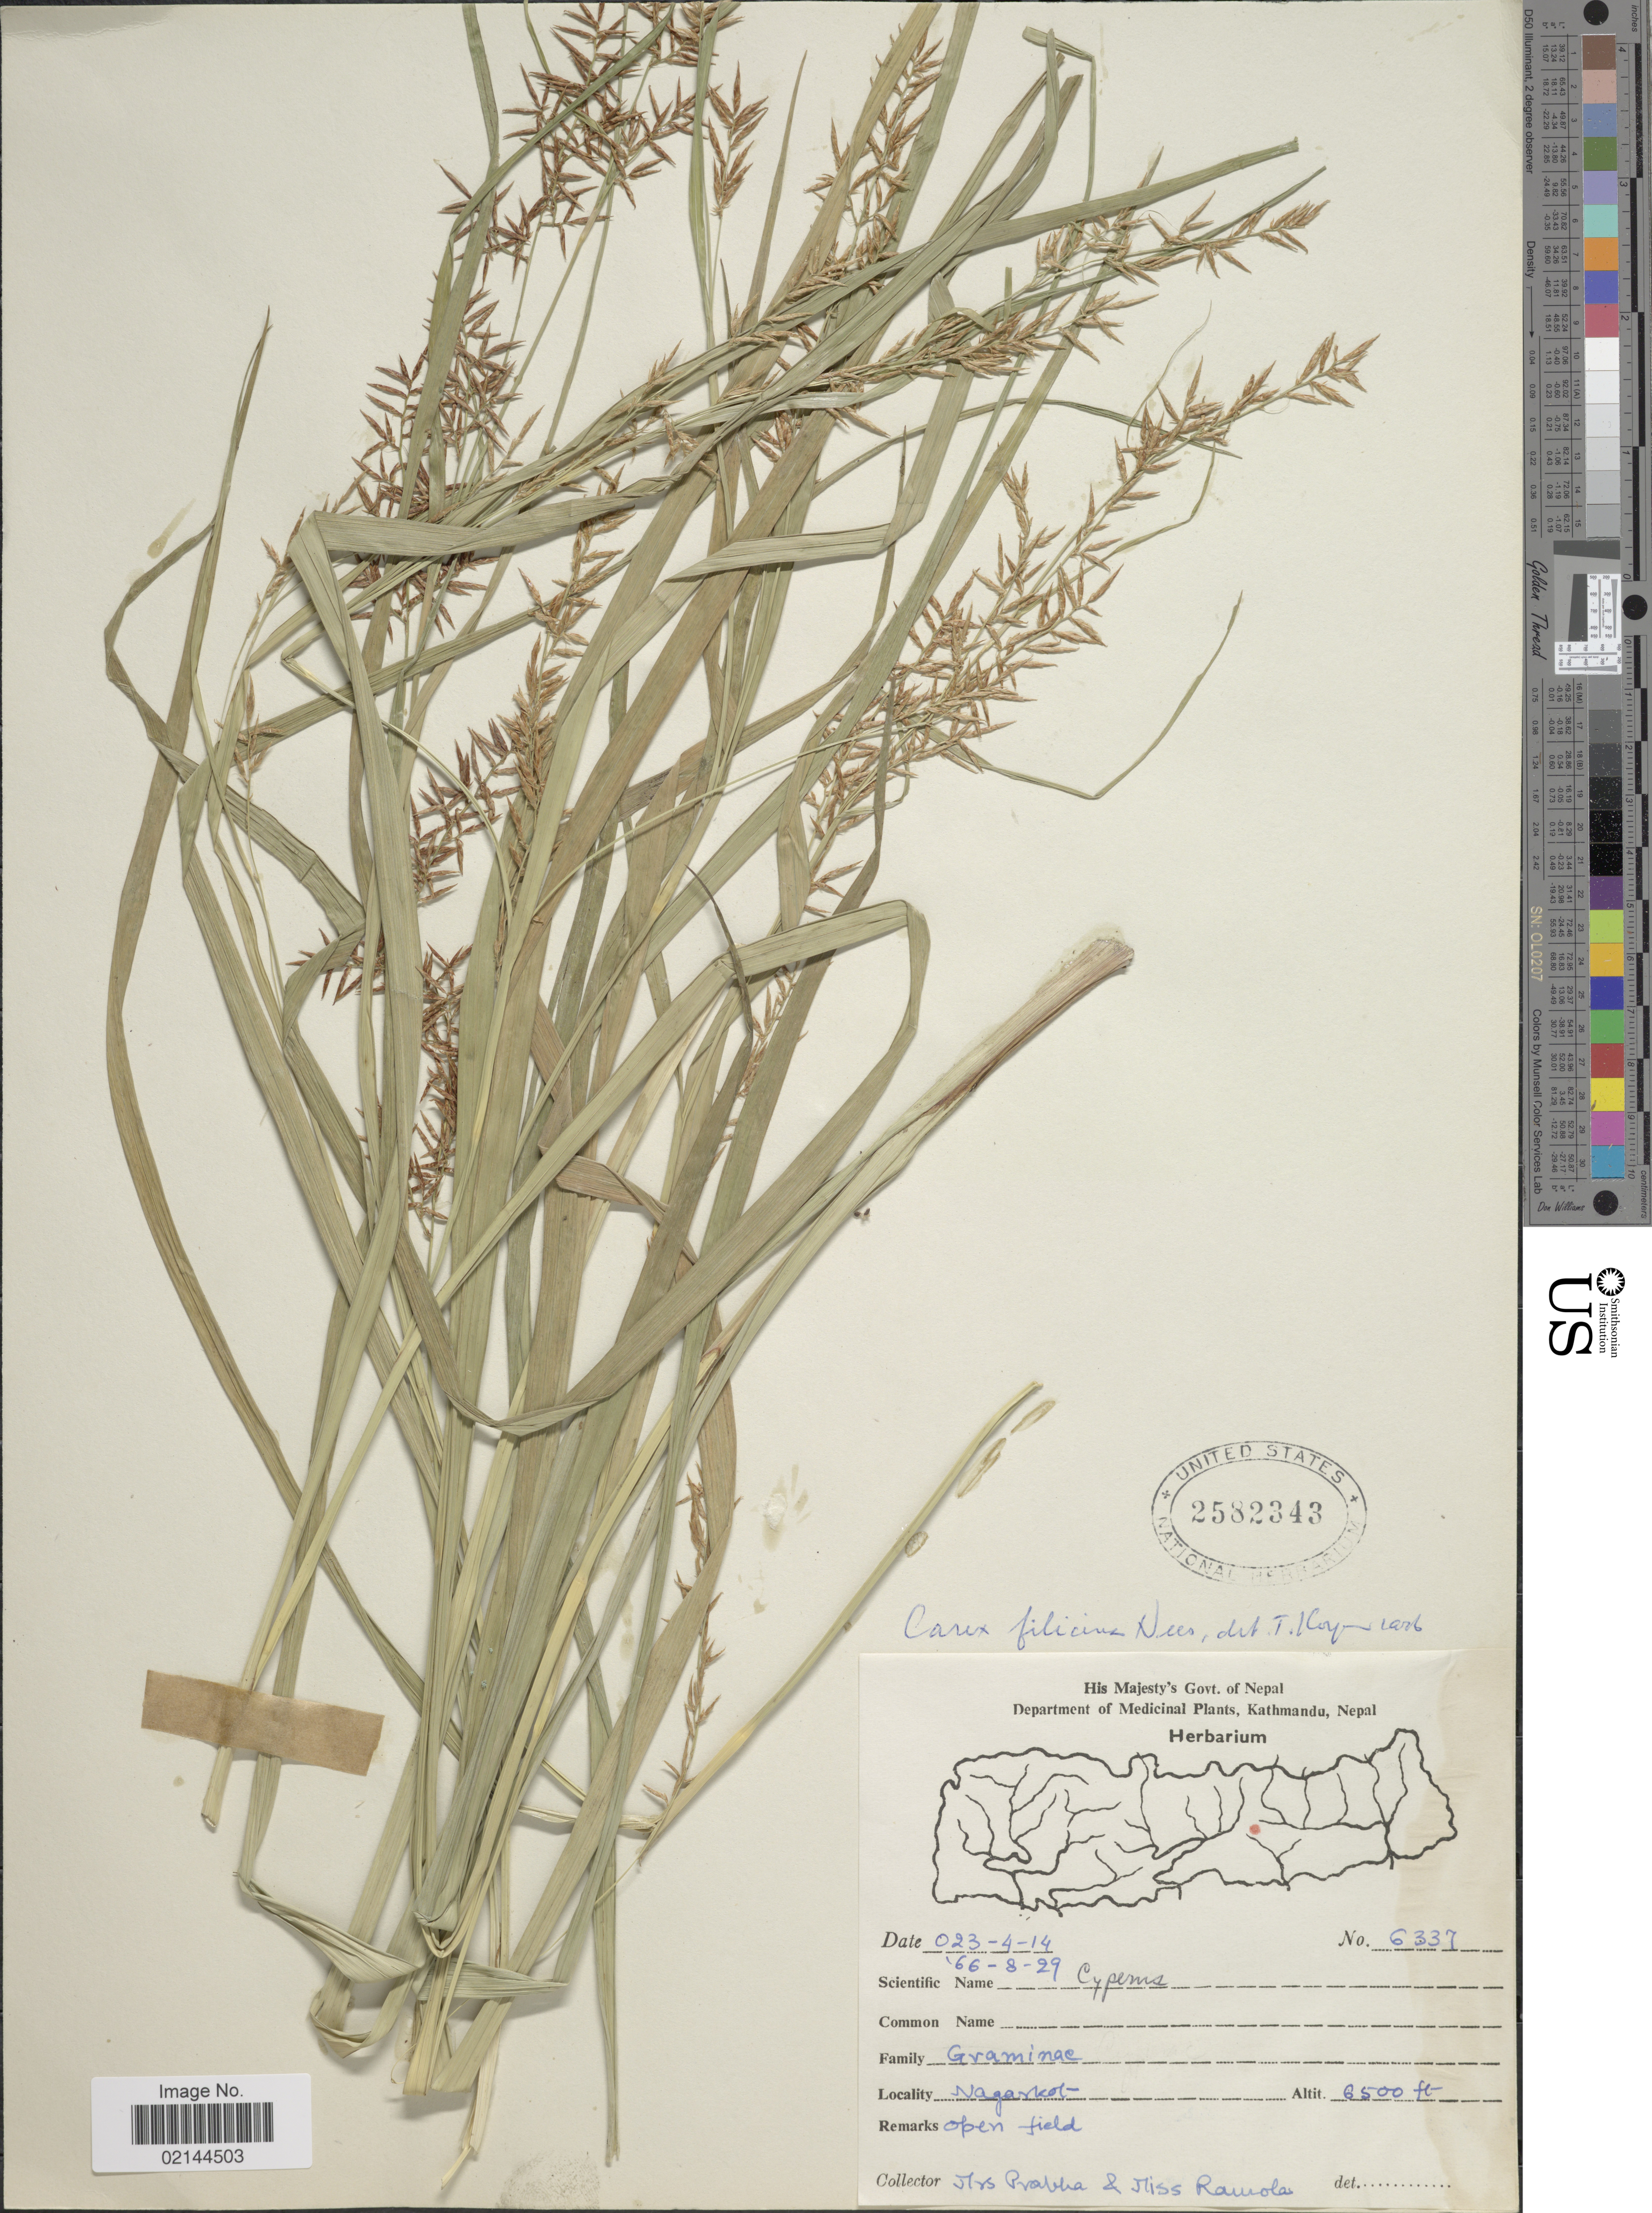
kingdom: Plantae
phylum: Tracheophyta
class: Liliopsida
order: Poales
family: Cyperaceae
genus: Carex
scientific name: Carex filicina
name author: Nees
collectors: P. Pradhan & R. Thapa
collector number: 6337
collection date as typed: Transcribed d/m/y: 23/4/14 to 66/8/29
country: Nepal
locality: Nagarkot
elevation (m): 1981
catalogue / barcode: US 2582343